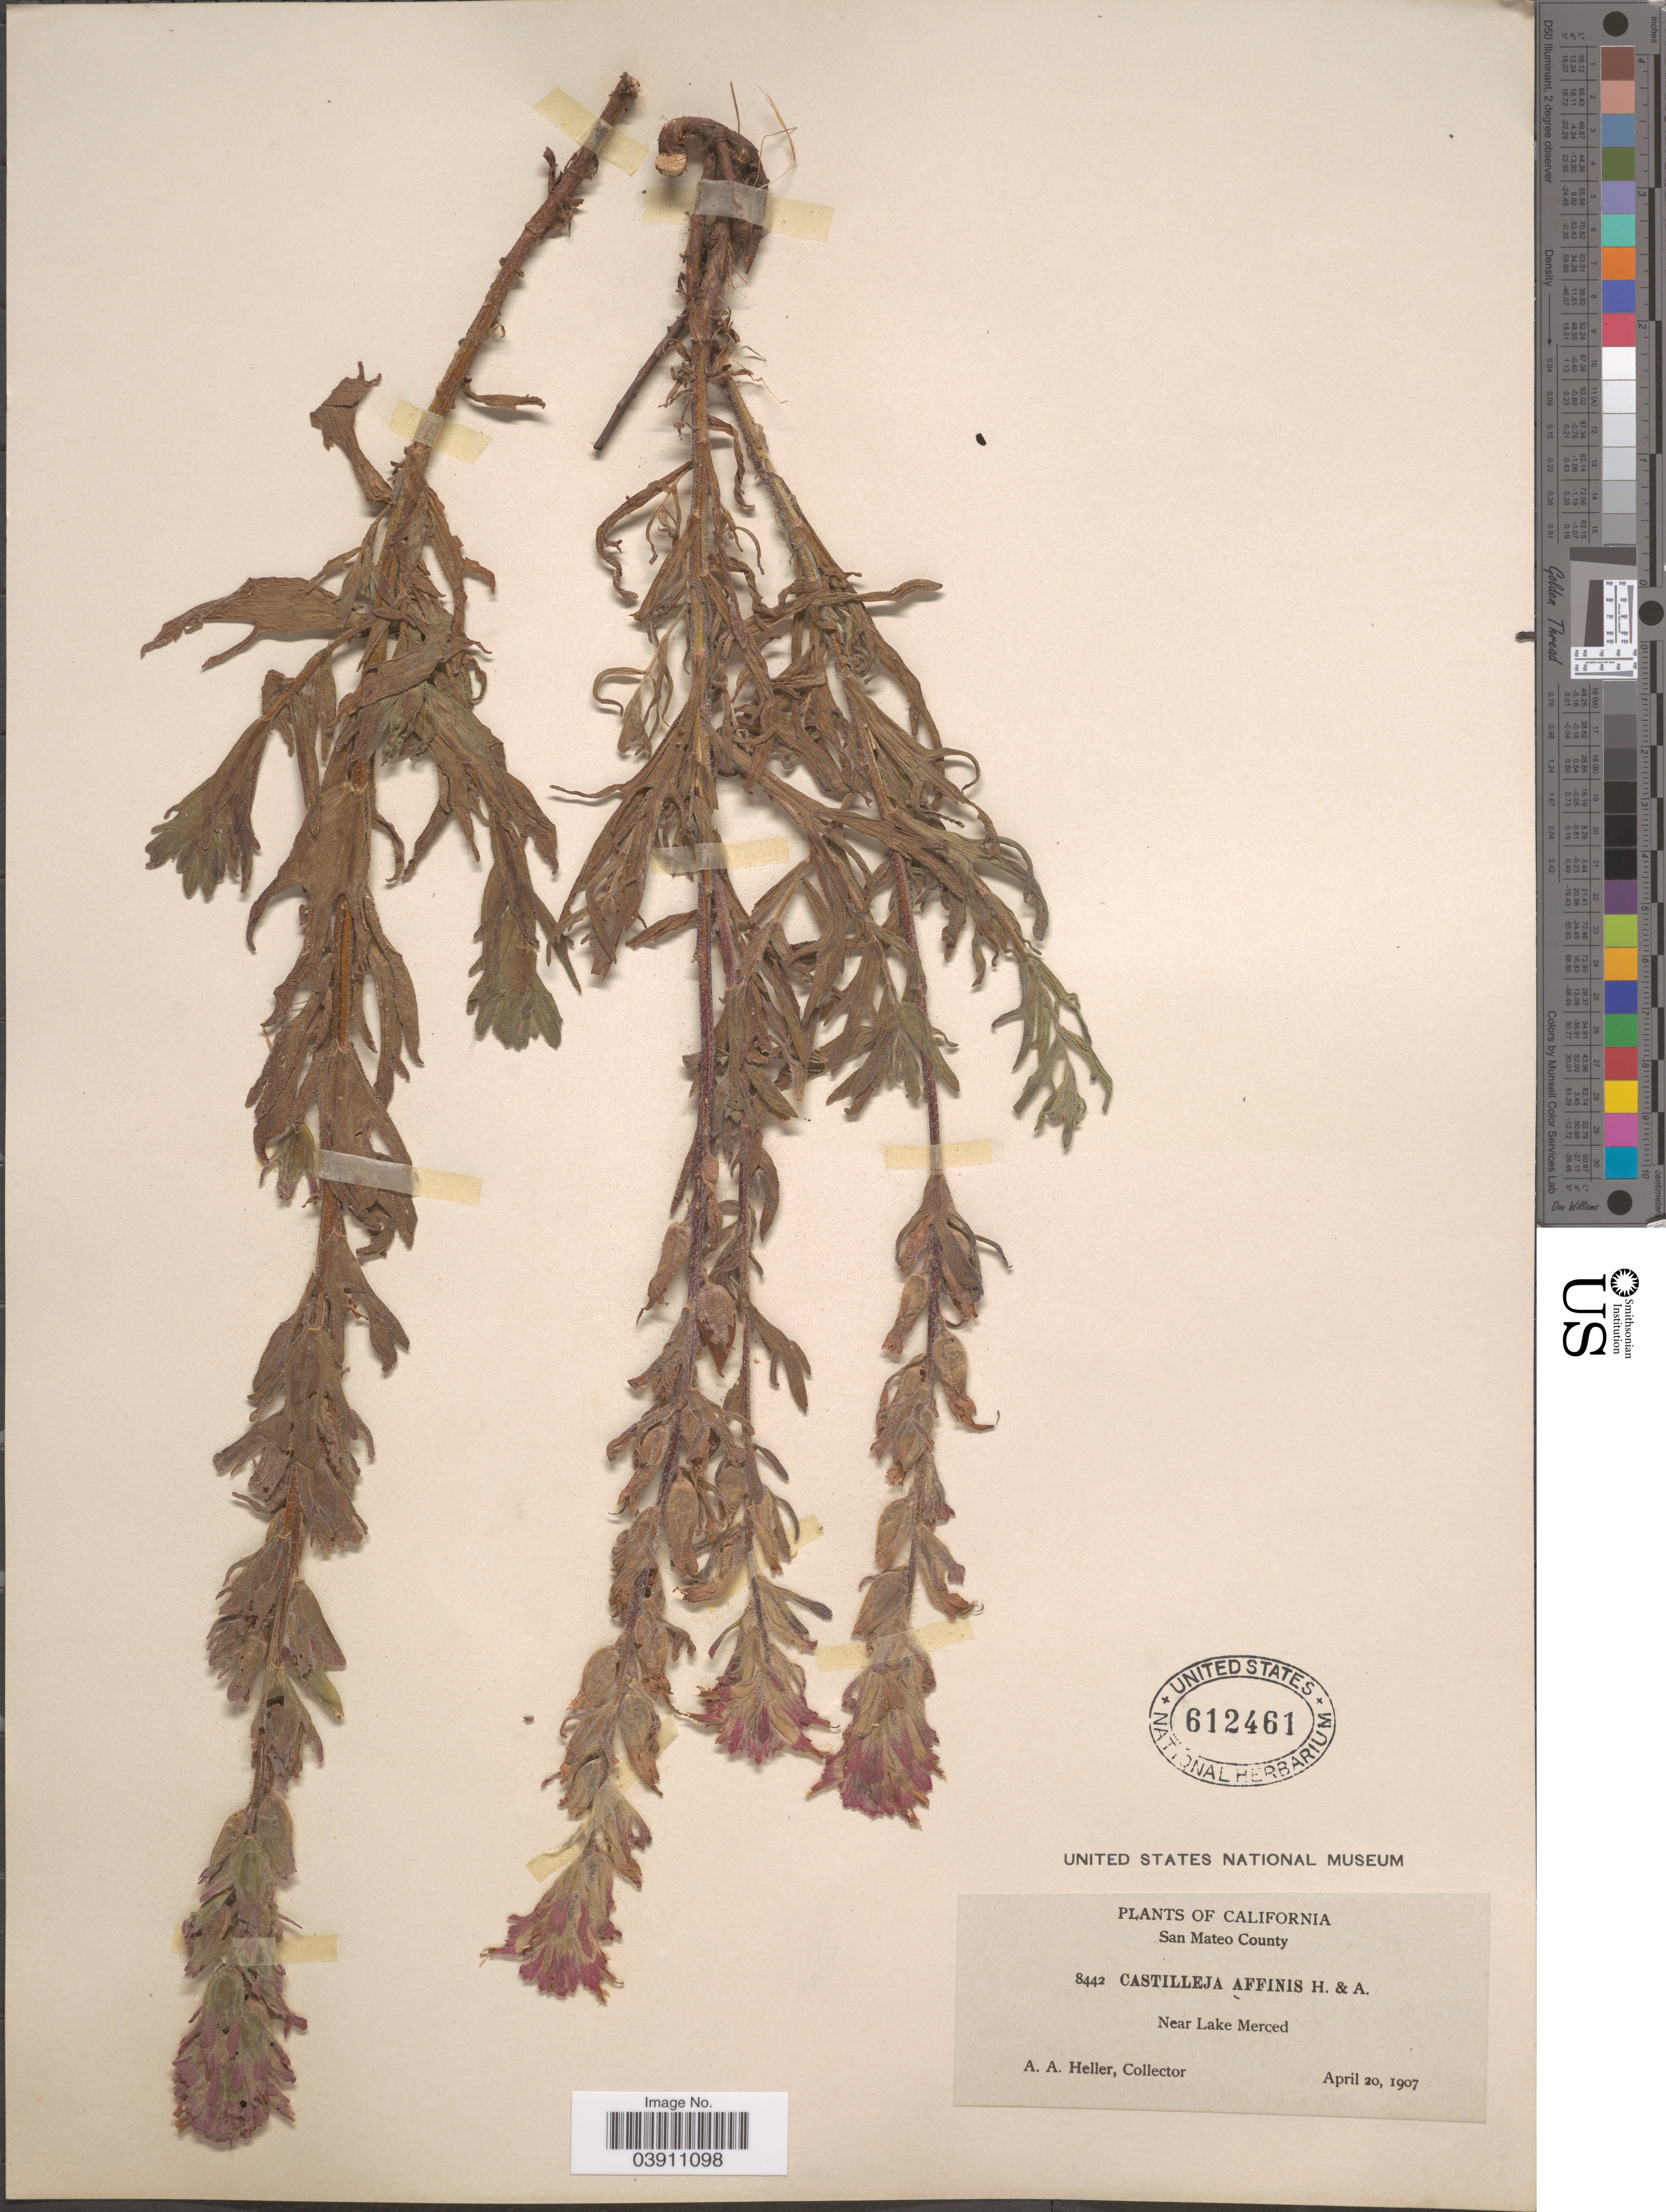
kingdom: Plantae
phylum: Tracheophyta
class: Magnoliopsida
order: Lamiales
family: Orobanchaceae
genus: Castilleja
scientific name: Castilleja affinis subsp. neglecta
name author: (Zeile) T.I. Chuang & Heckard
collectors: A. A. Heller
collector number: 8442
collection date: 1907-04-20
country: United States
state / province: California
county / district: San Mateo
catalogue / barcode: US 612461